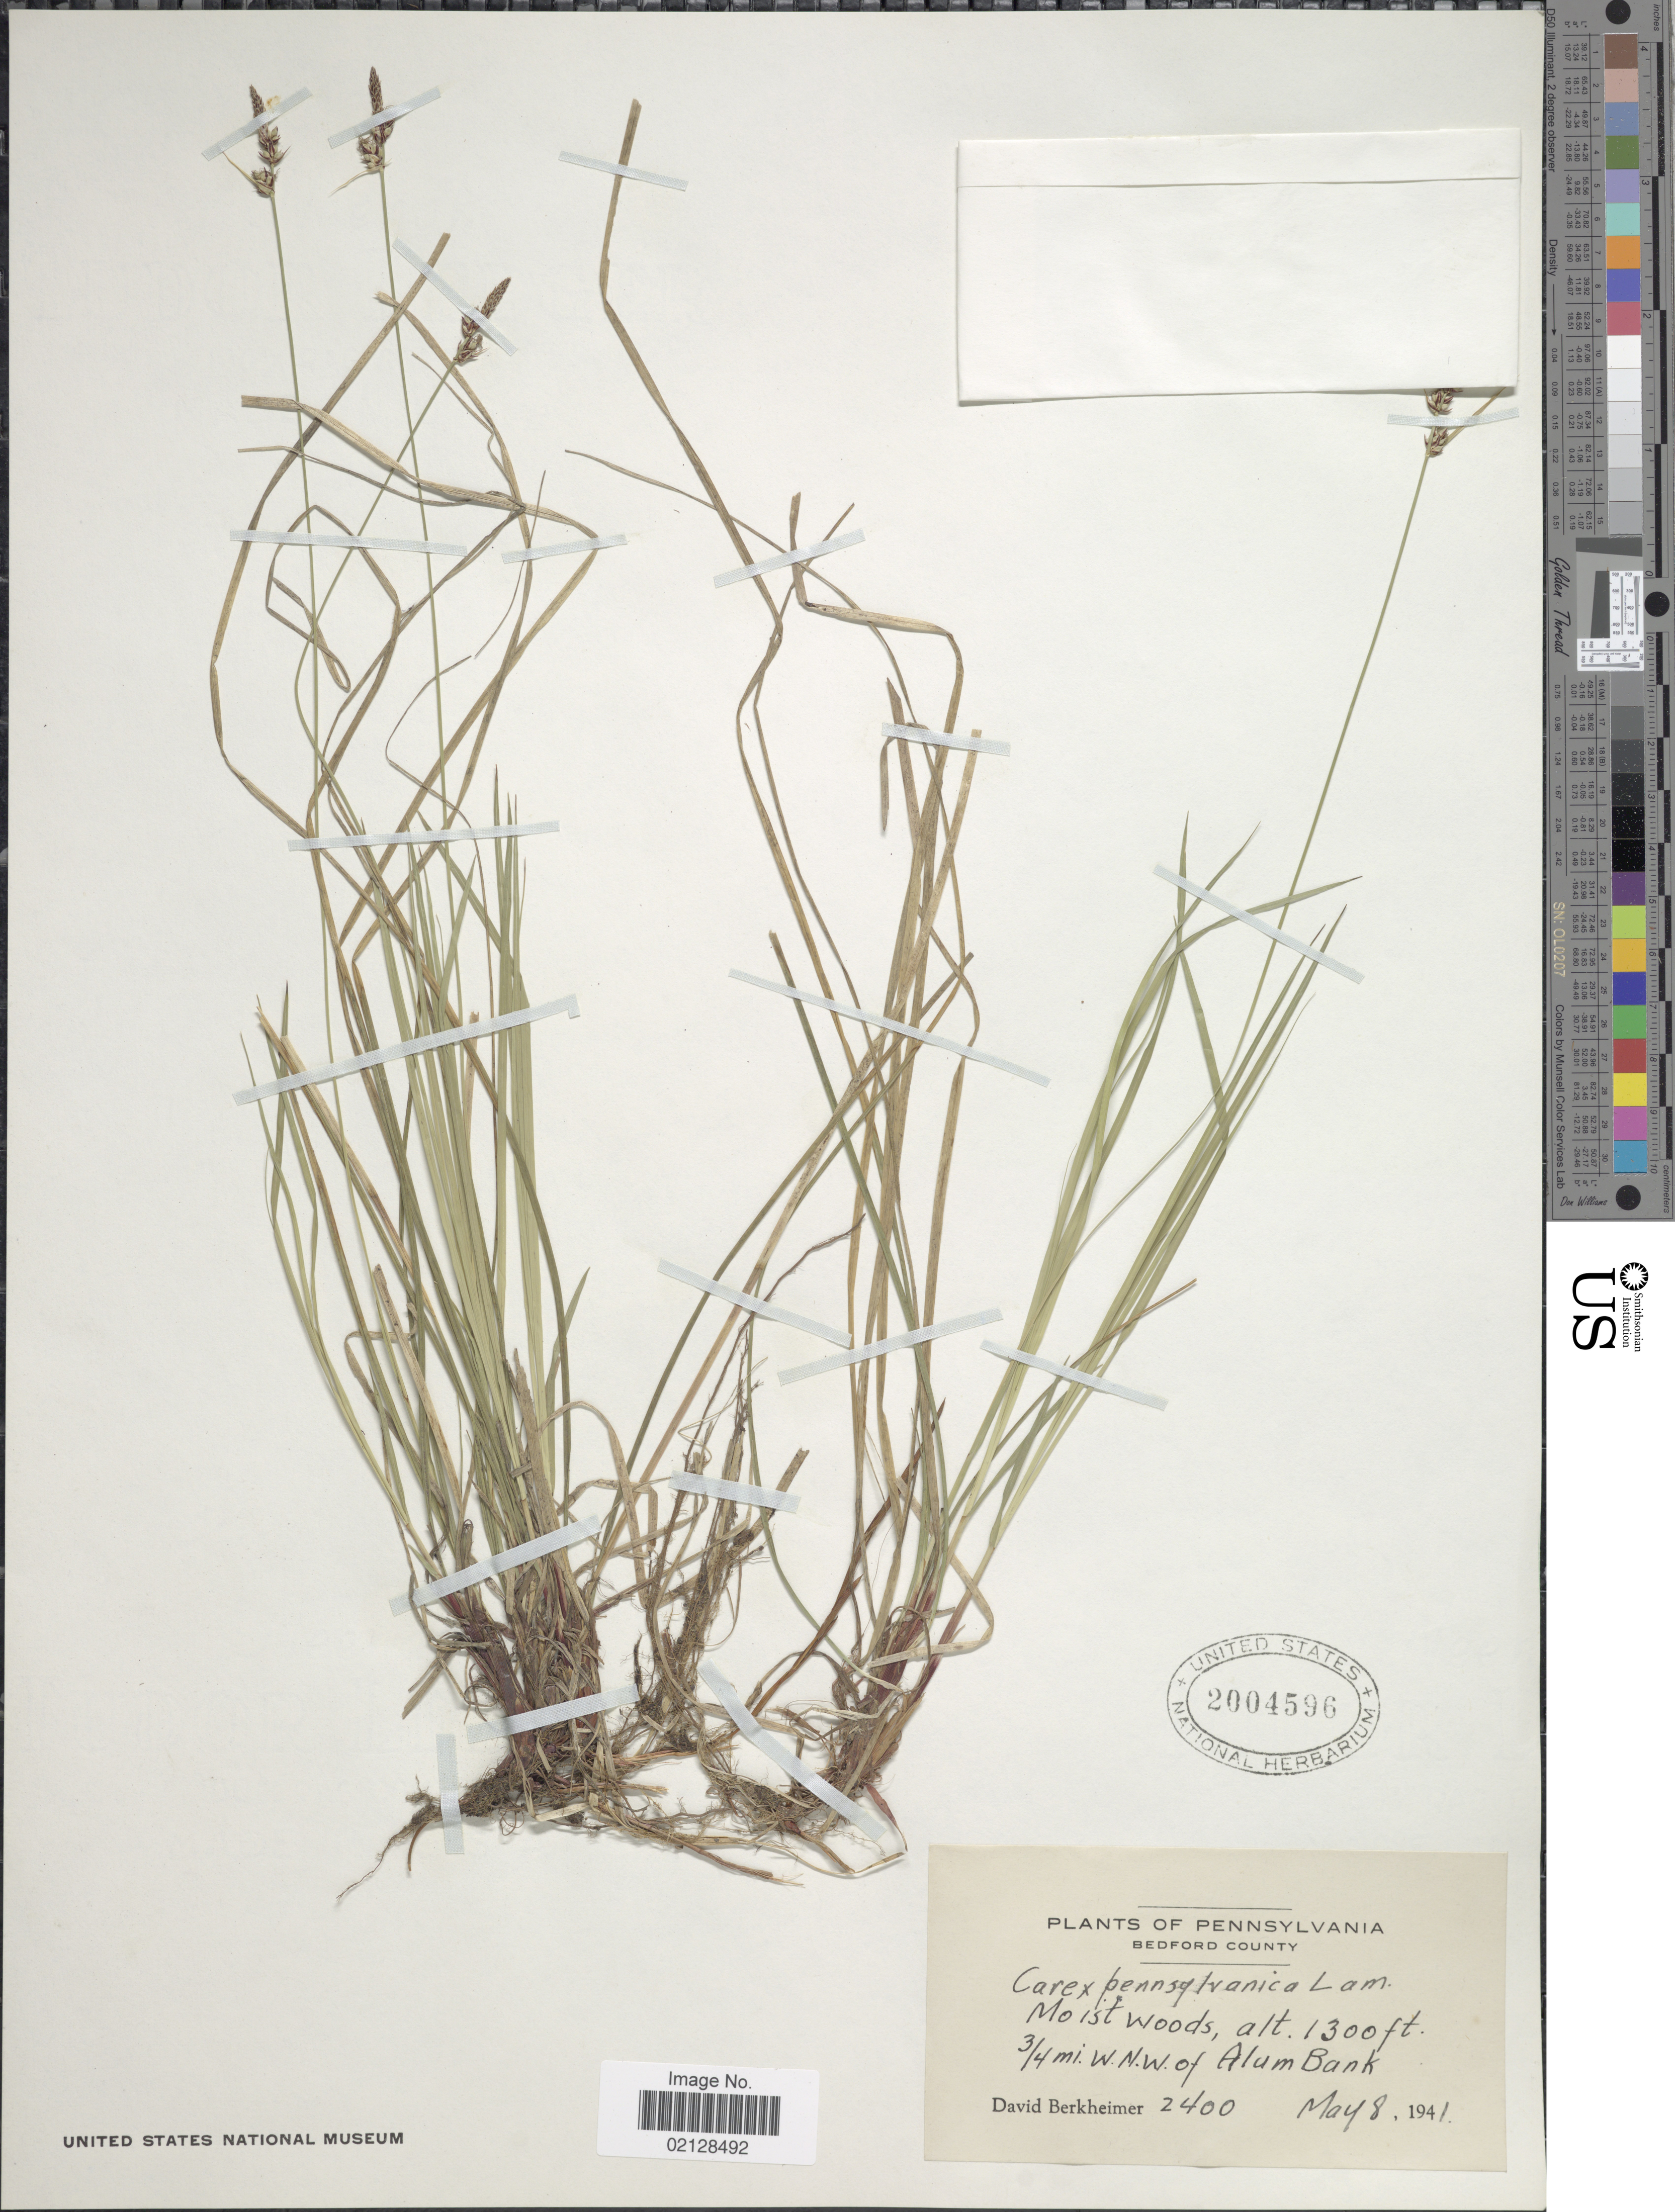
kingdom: Plantae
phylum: Tracheophyta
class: Liliopsida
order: Poales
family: Cyperaceae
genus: Carex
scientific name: Carex pensylvanica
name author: Lam.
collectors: D. Berkheimer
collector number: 2400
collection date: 1941-05-08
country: United States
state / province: Pennsylvania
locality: Bedford County, 3/4 mi. W.N.W. of Alum Bank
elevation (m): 396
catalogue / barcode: US 2004596